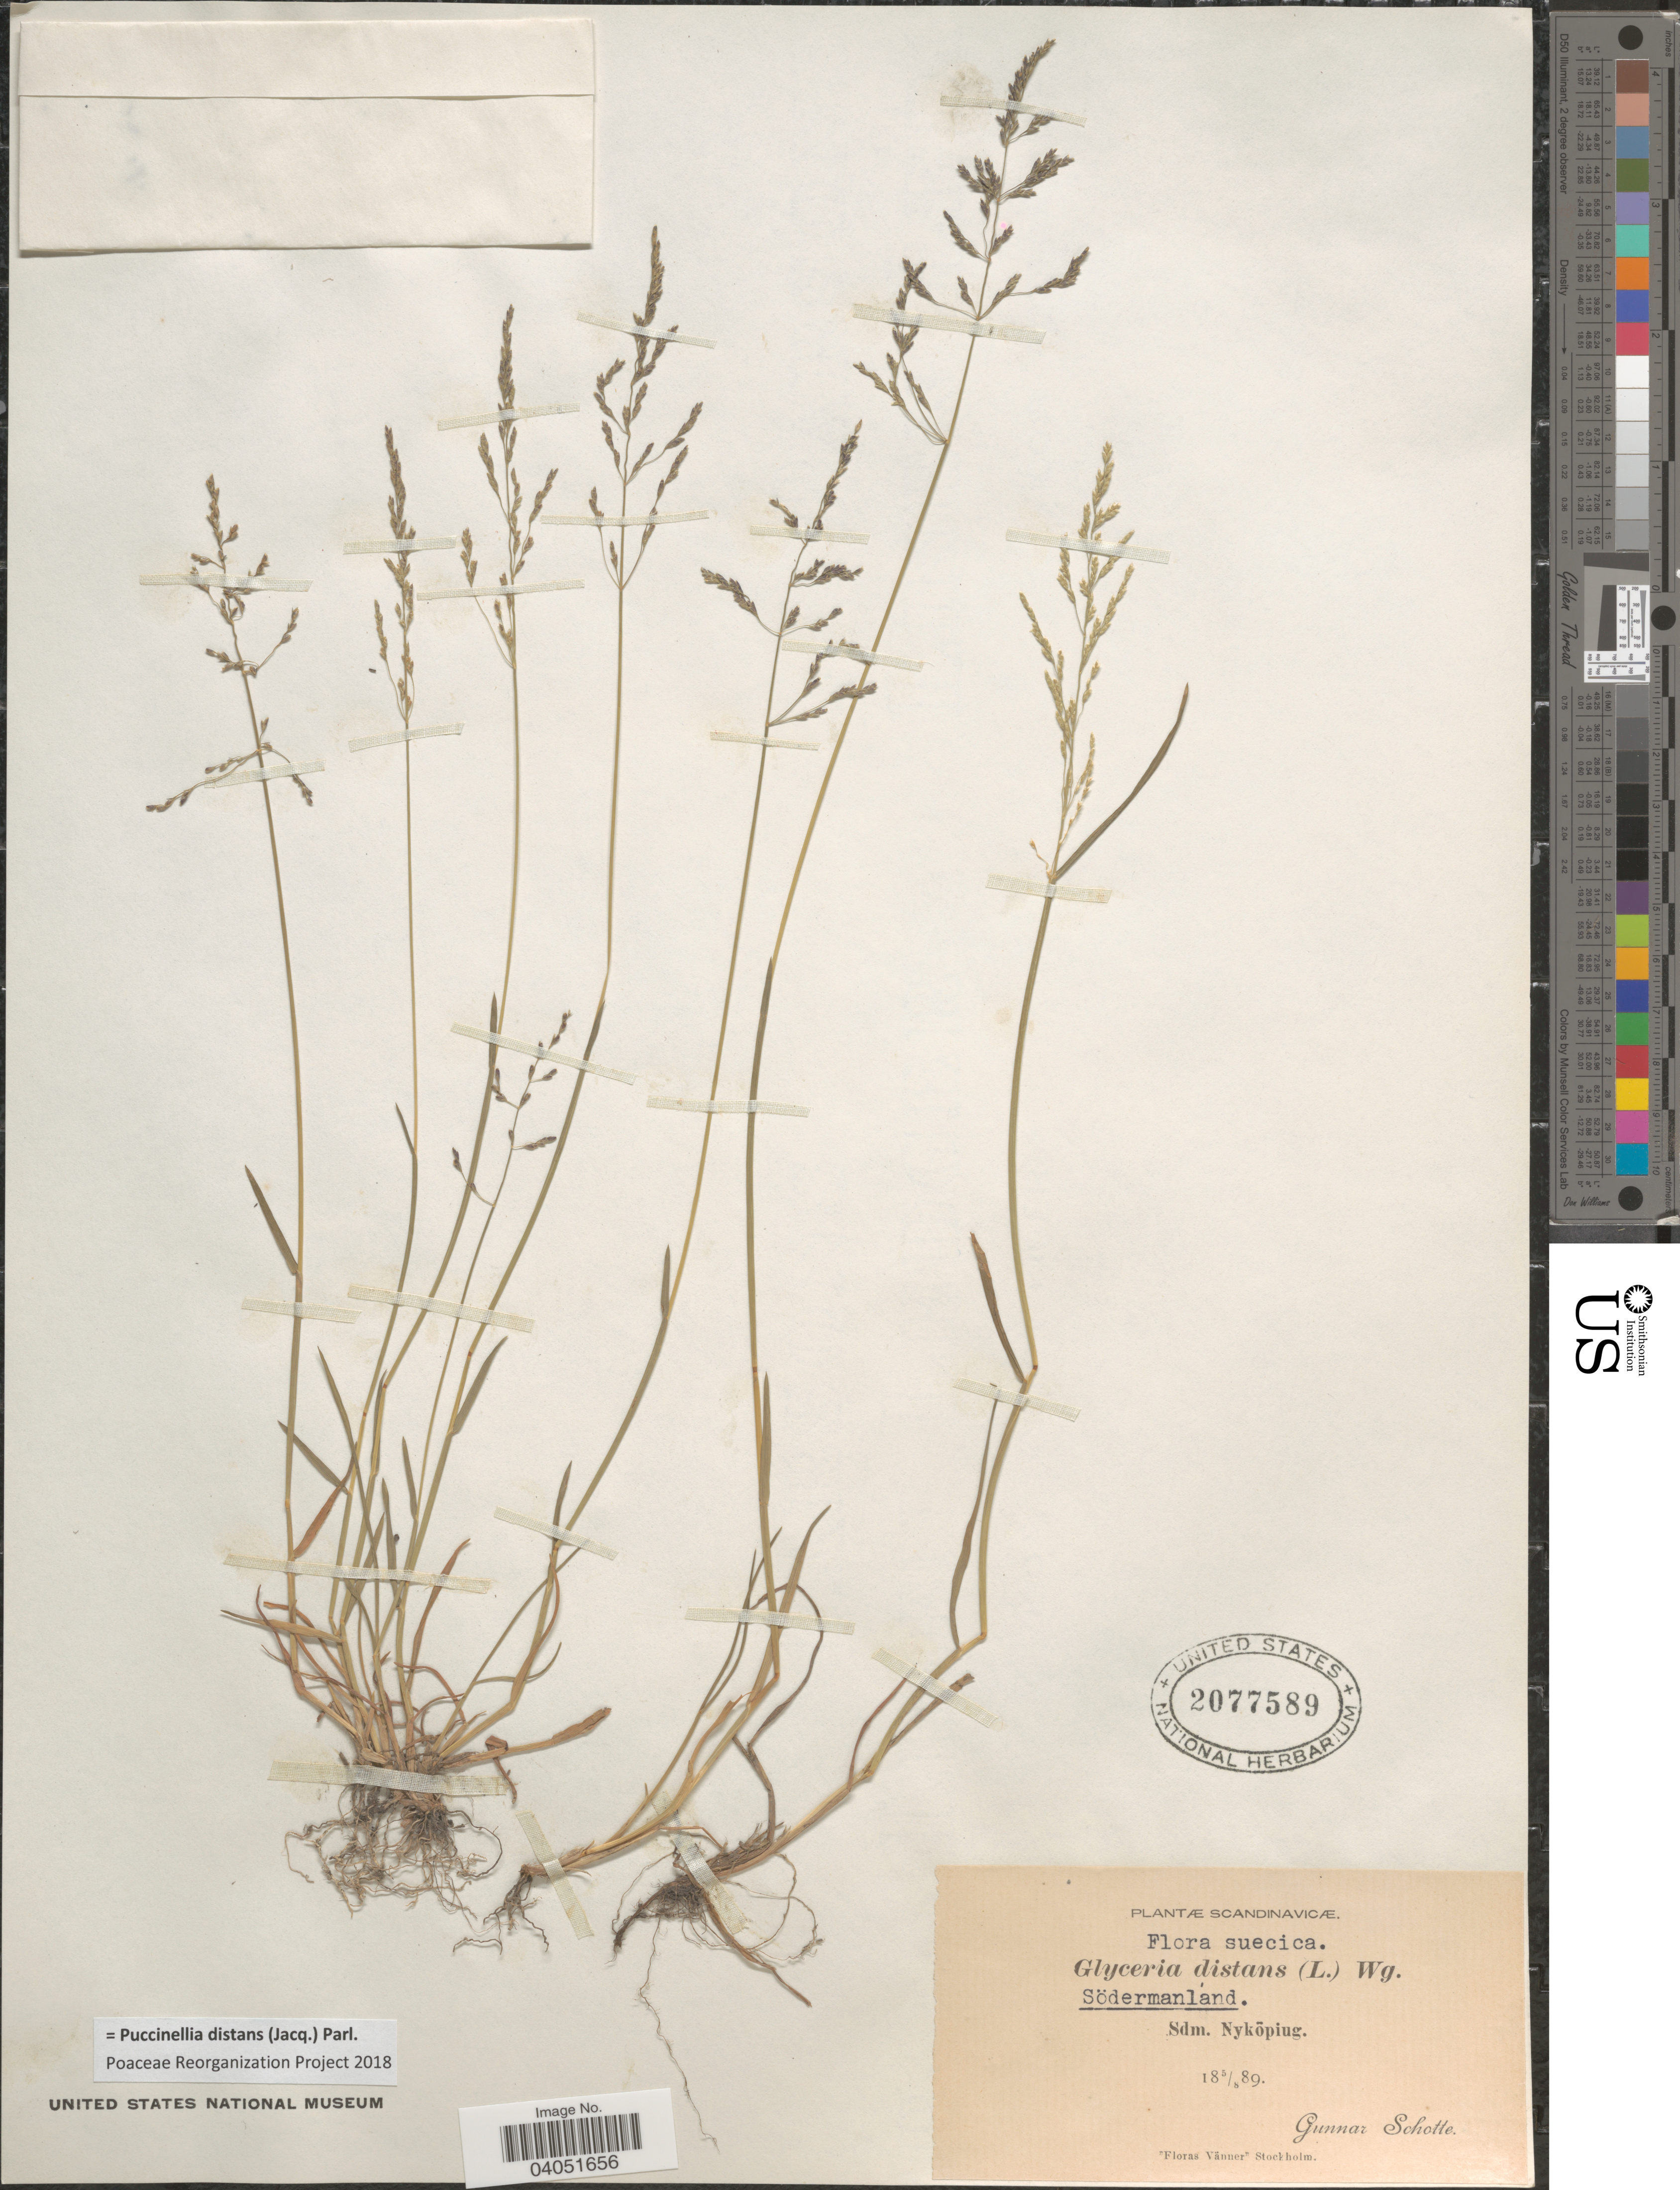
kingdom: Plantae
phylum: Tracheophyta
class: Liliopsida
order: Poales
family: Poaceae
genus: Puccinellia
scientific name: Puccinellia distans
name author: (Jacq.) Parl.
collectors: G. Schotte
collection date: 1889-08-05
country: Sweden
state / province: Sodermanland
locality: Scandinavicæ. Suecica. Södermanland. Sdm. Nyköpiug.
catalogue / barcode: US 2077589